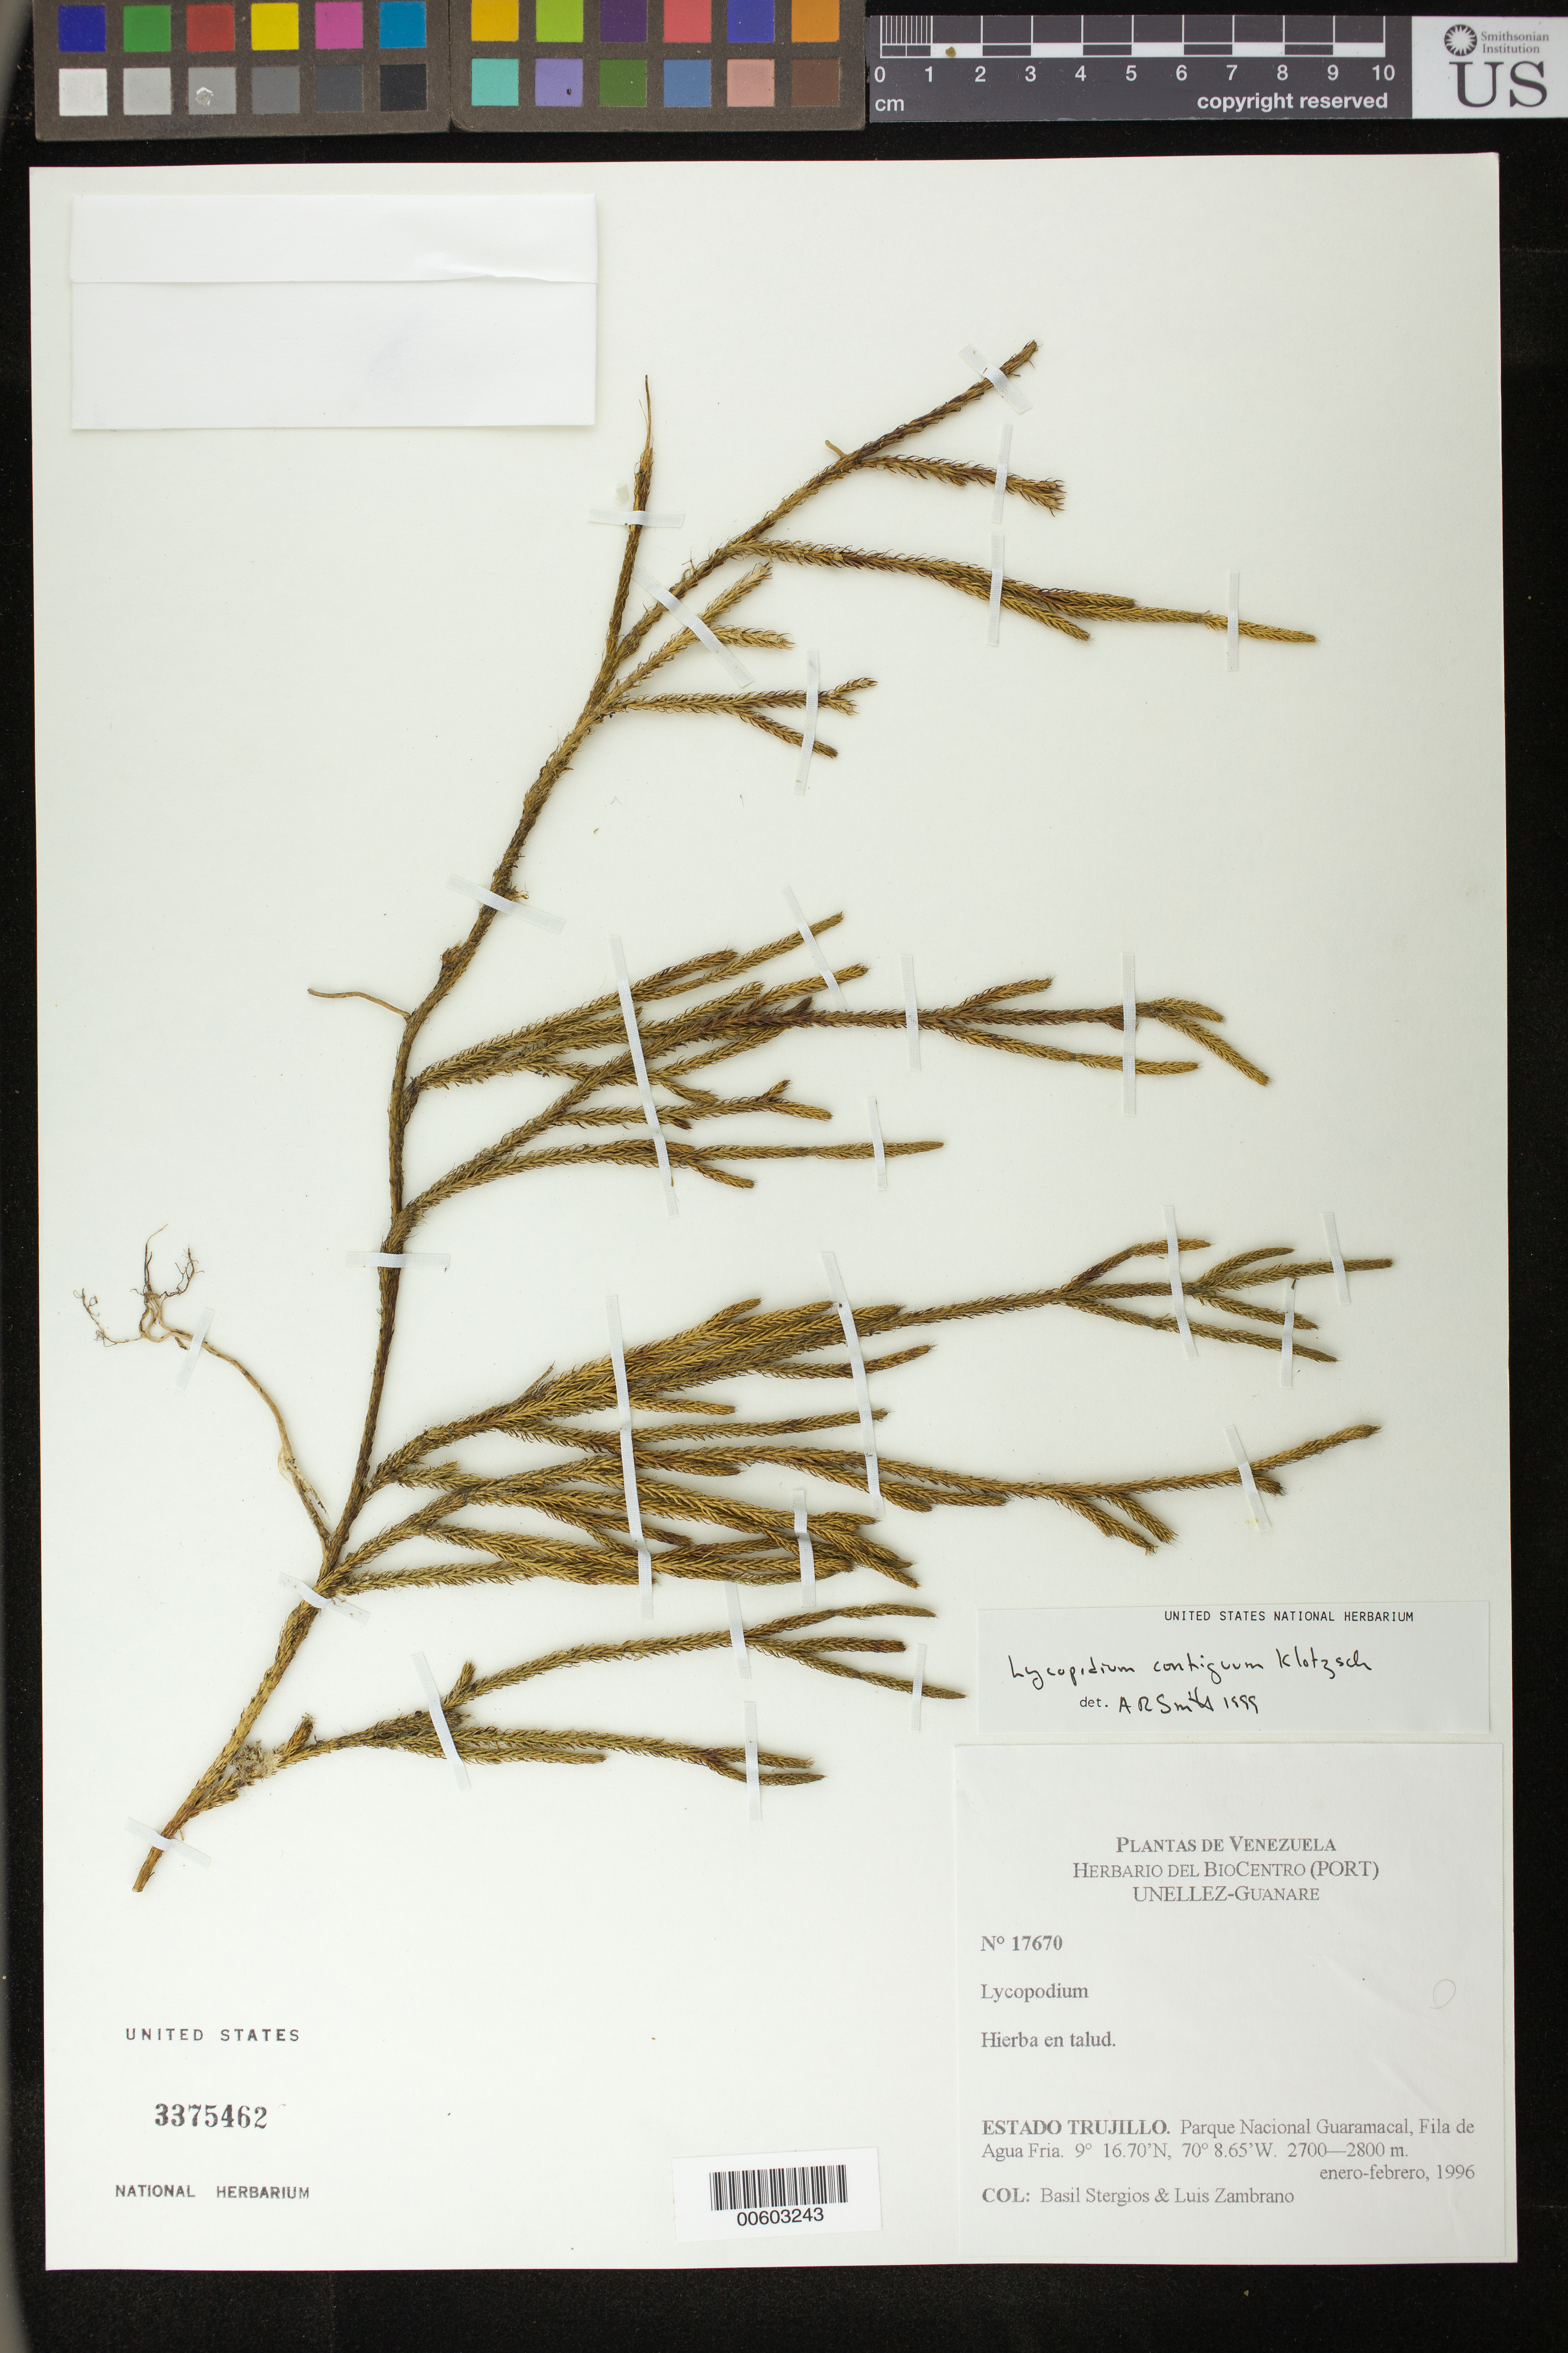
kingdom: Plantae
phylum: Tracheophyta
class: Lycopodiopsida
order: Lycopodiales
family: Lycopodiaceae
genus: Lycopodium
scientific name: Lycopodium clavatum subsp. contiguum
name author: (Klotzsch) B. Øllg.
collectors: B. G. Stergios & L. Zambrano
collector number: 17670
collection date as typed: Jan 1996 to -- Feb 1996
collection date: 1996-01/1996-02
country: Venezuela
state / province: Trujillo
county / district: Boconó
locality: Parque Nacional Guaramacal, Fila de Agua Fria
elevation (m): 2700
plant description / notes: PORT, UC, US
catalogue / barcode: US 3375462